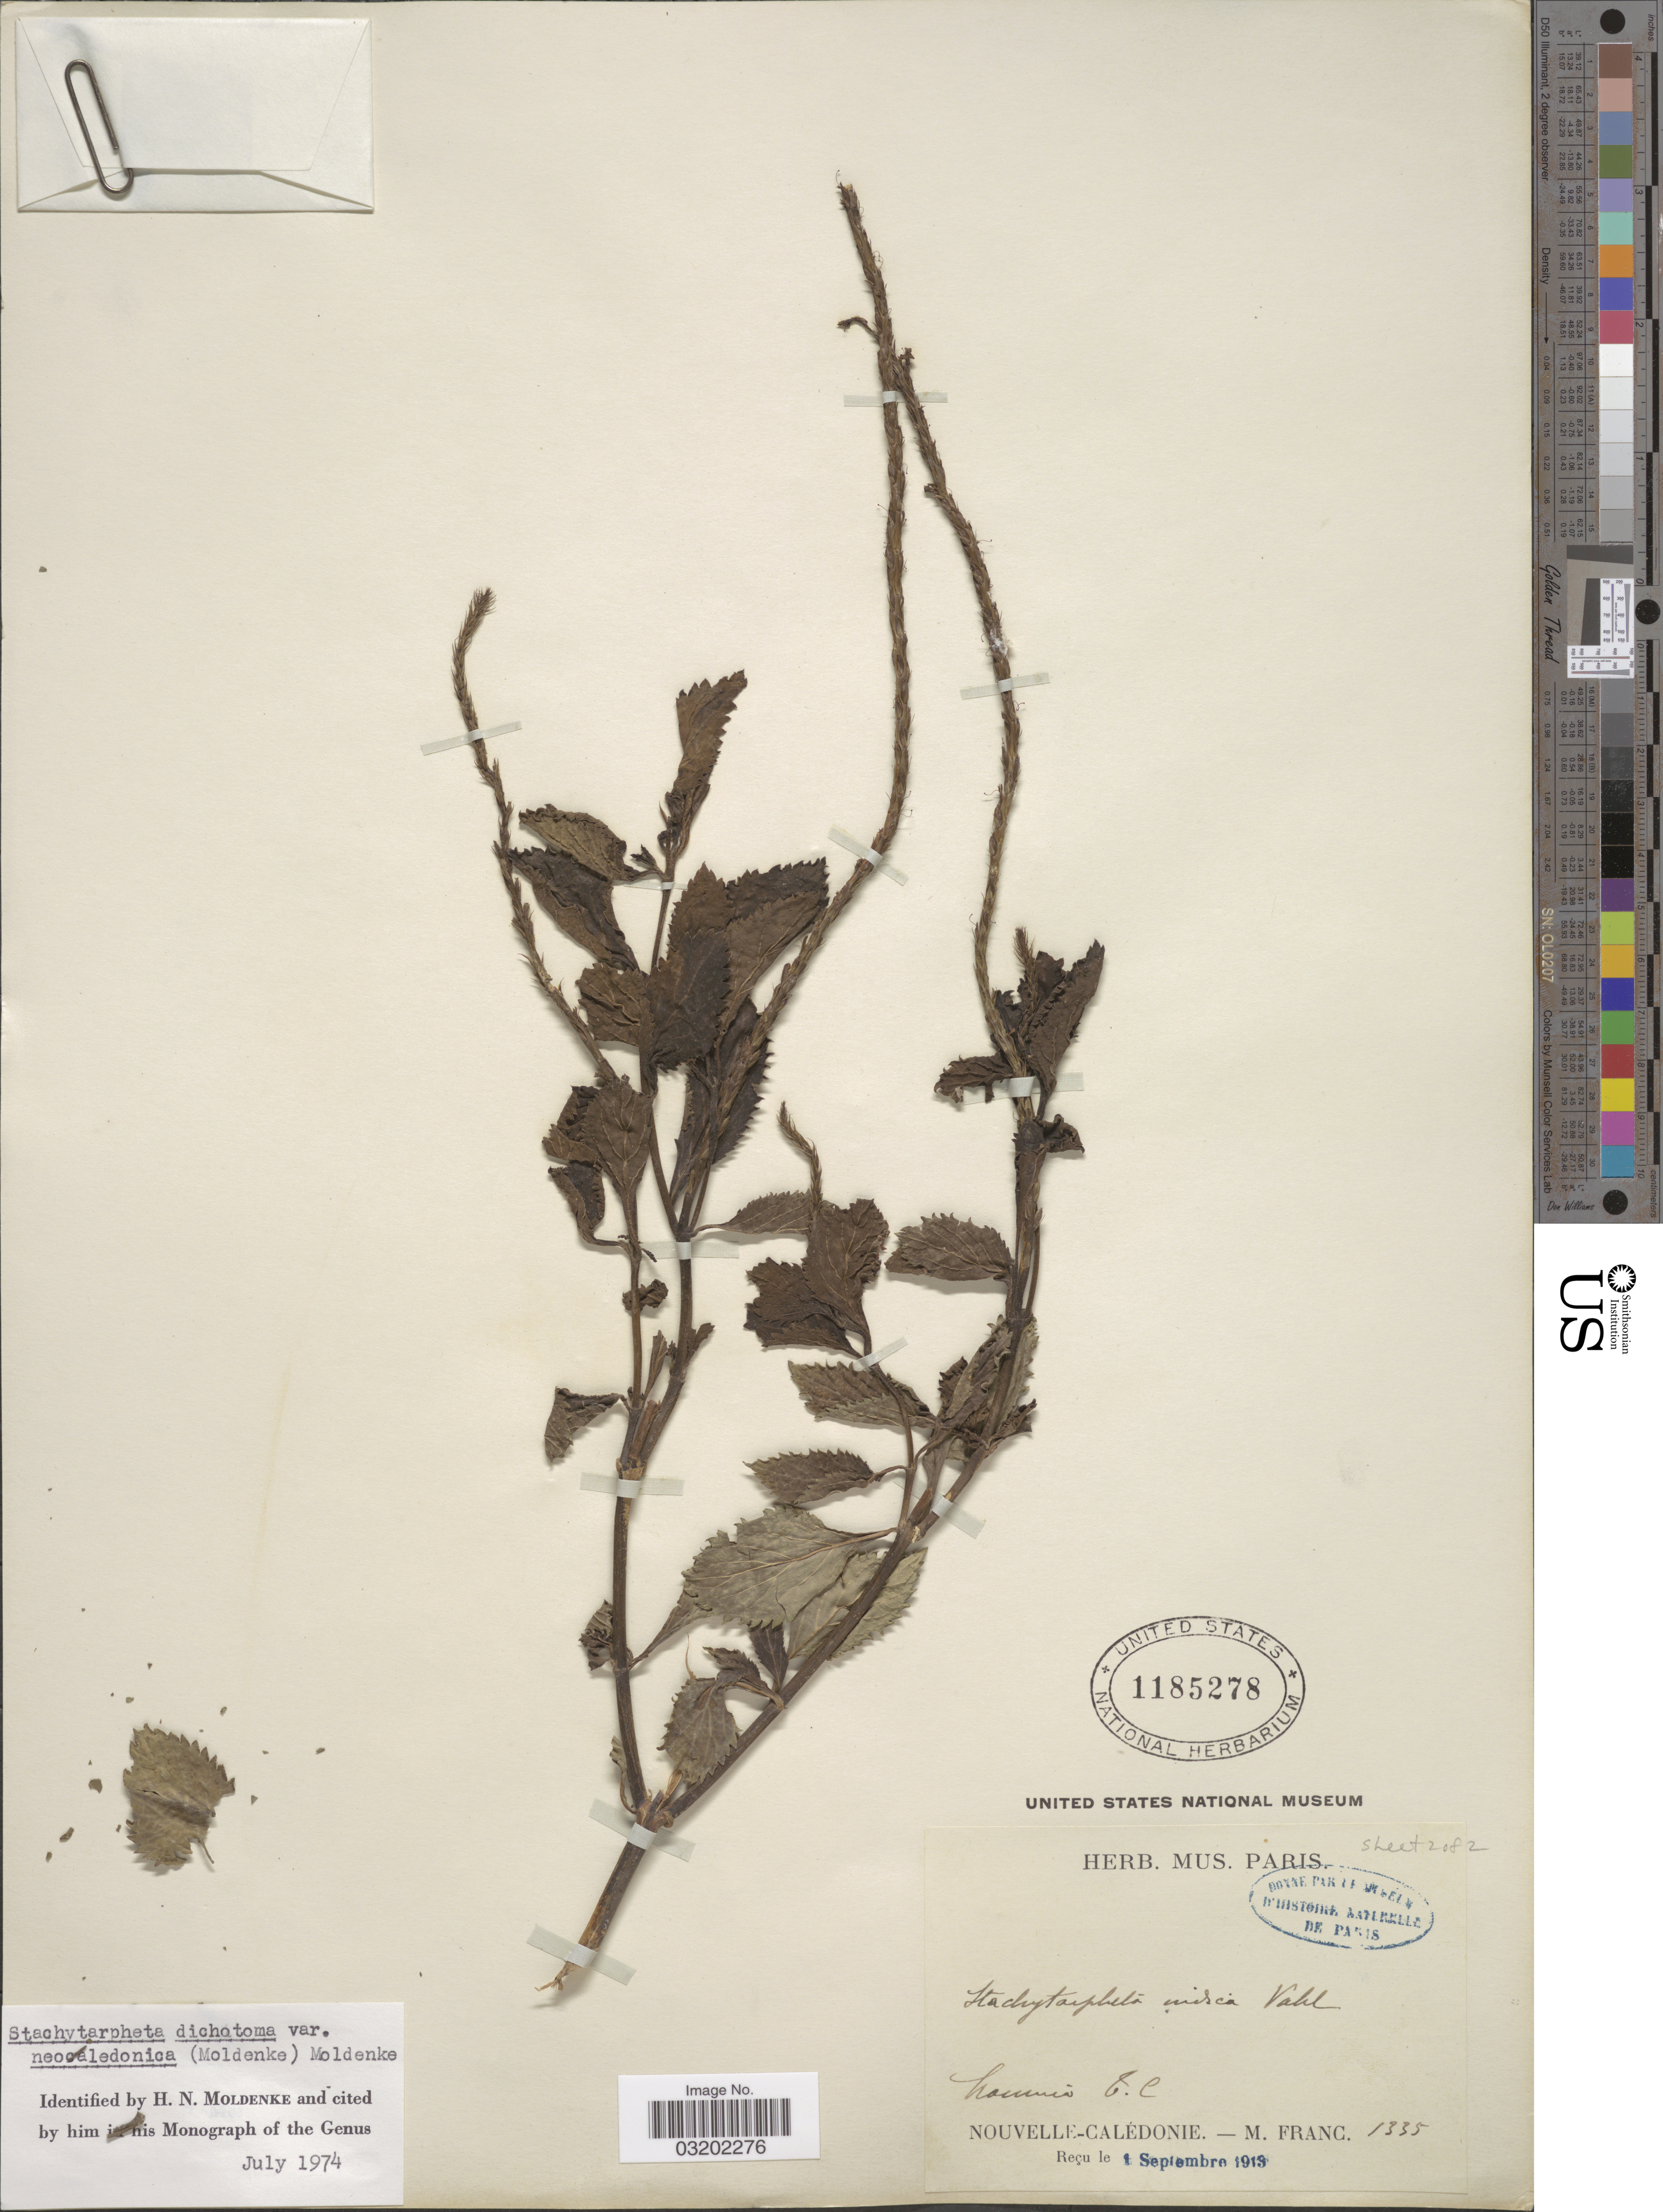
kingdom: Plantae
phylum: Tracheophyta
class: Magnoliopsida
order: Lamiales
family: Verbenaceae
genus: Stachytarpheta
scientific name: Stachytarpheta dichotoma var. neocaledonica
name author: Moldenke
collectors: M. Franc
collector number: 1335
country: New Caledonia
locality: Nouméa, T.C.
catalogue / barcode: US 1185278